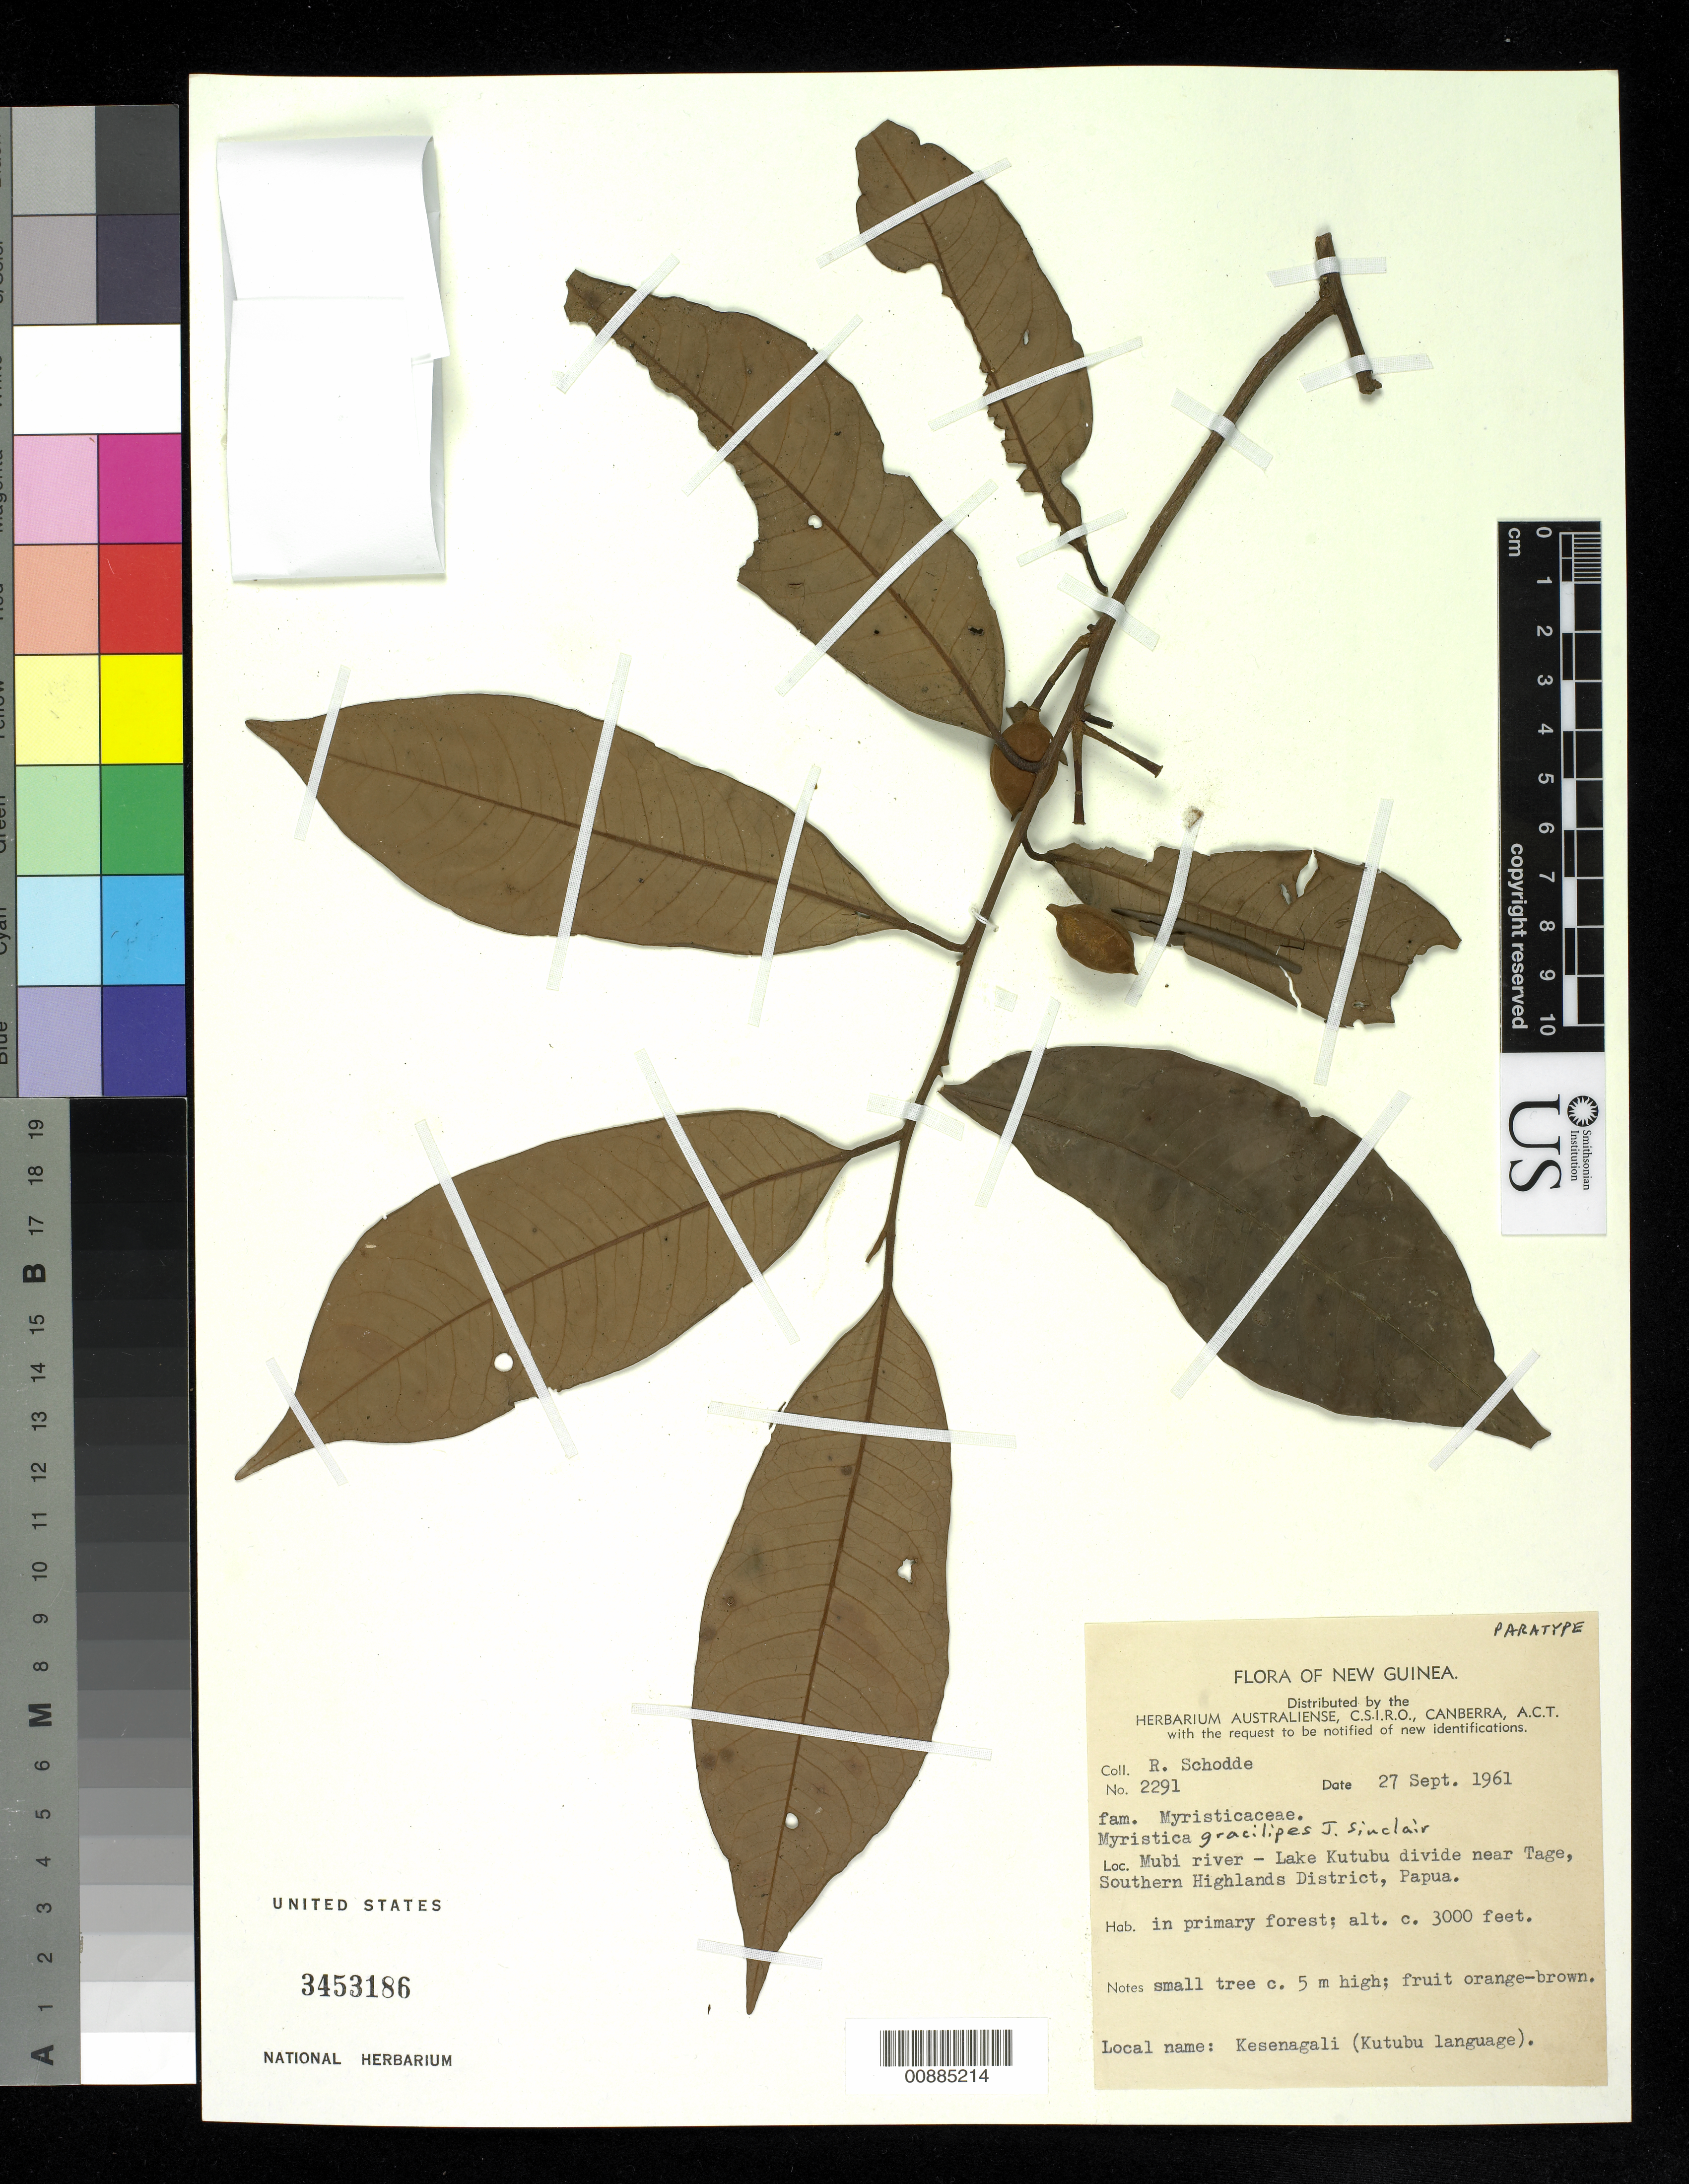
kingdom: Plantae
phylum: Tracheophyta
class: Magnoliopsida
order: Magnoliales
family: Myristicaceae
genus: Myristica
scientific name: Myristica gracilipes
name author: J. Sincl.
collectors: R. Schodde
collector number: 2291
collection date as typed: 27 Sep 1961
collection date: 1961-09-27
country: Papua New Guinea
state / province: Southern Highlands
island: New Guinea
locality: Lake Kutubu divide near Tage, Mubi River.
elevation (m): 914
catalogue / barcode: US 3453186